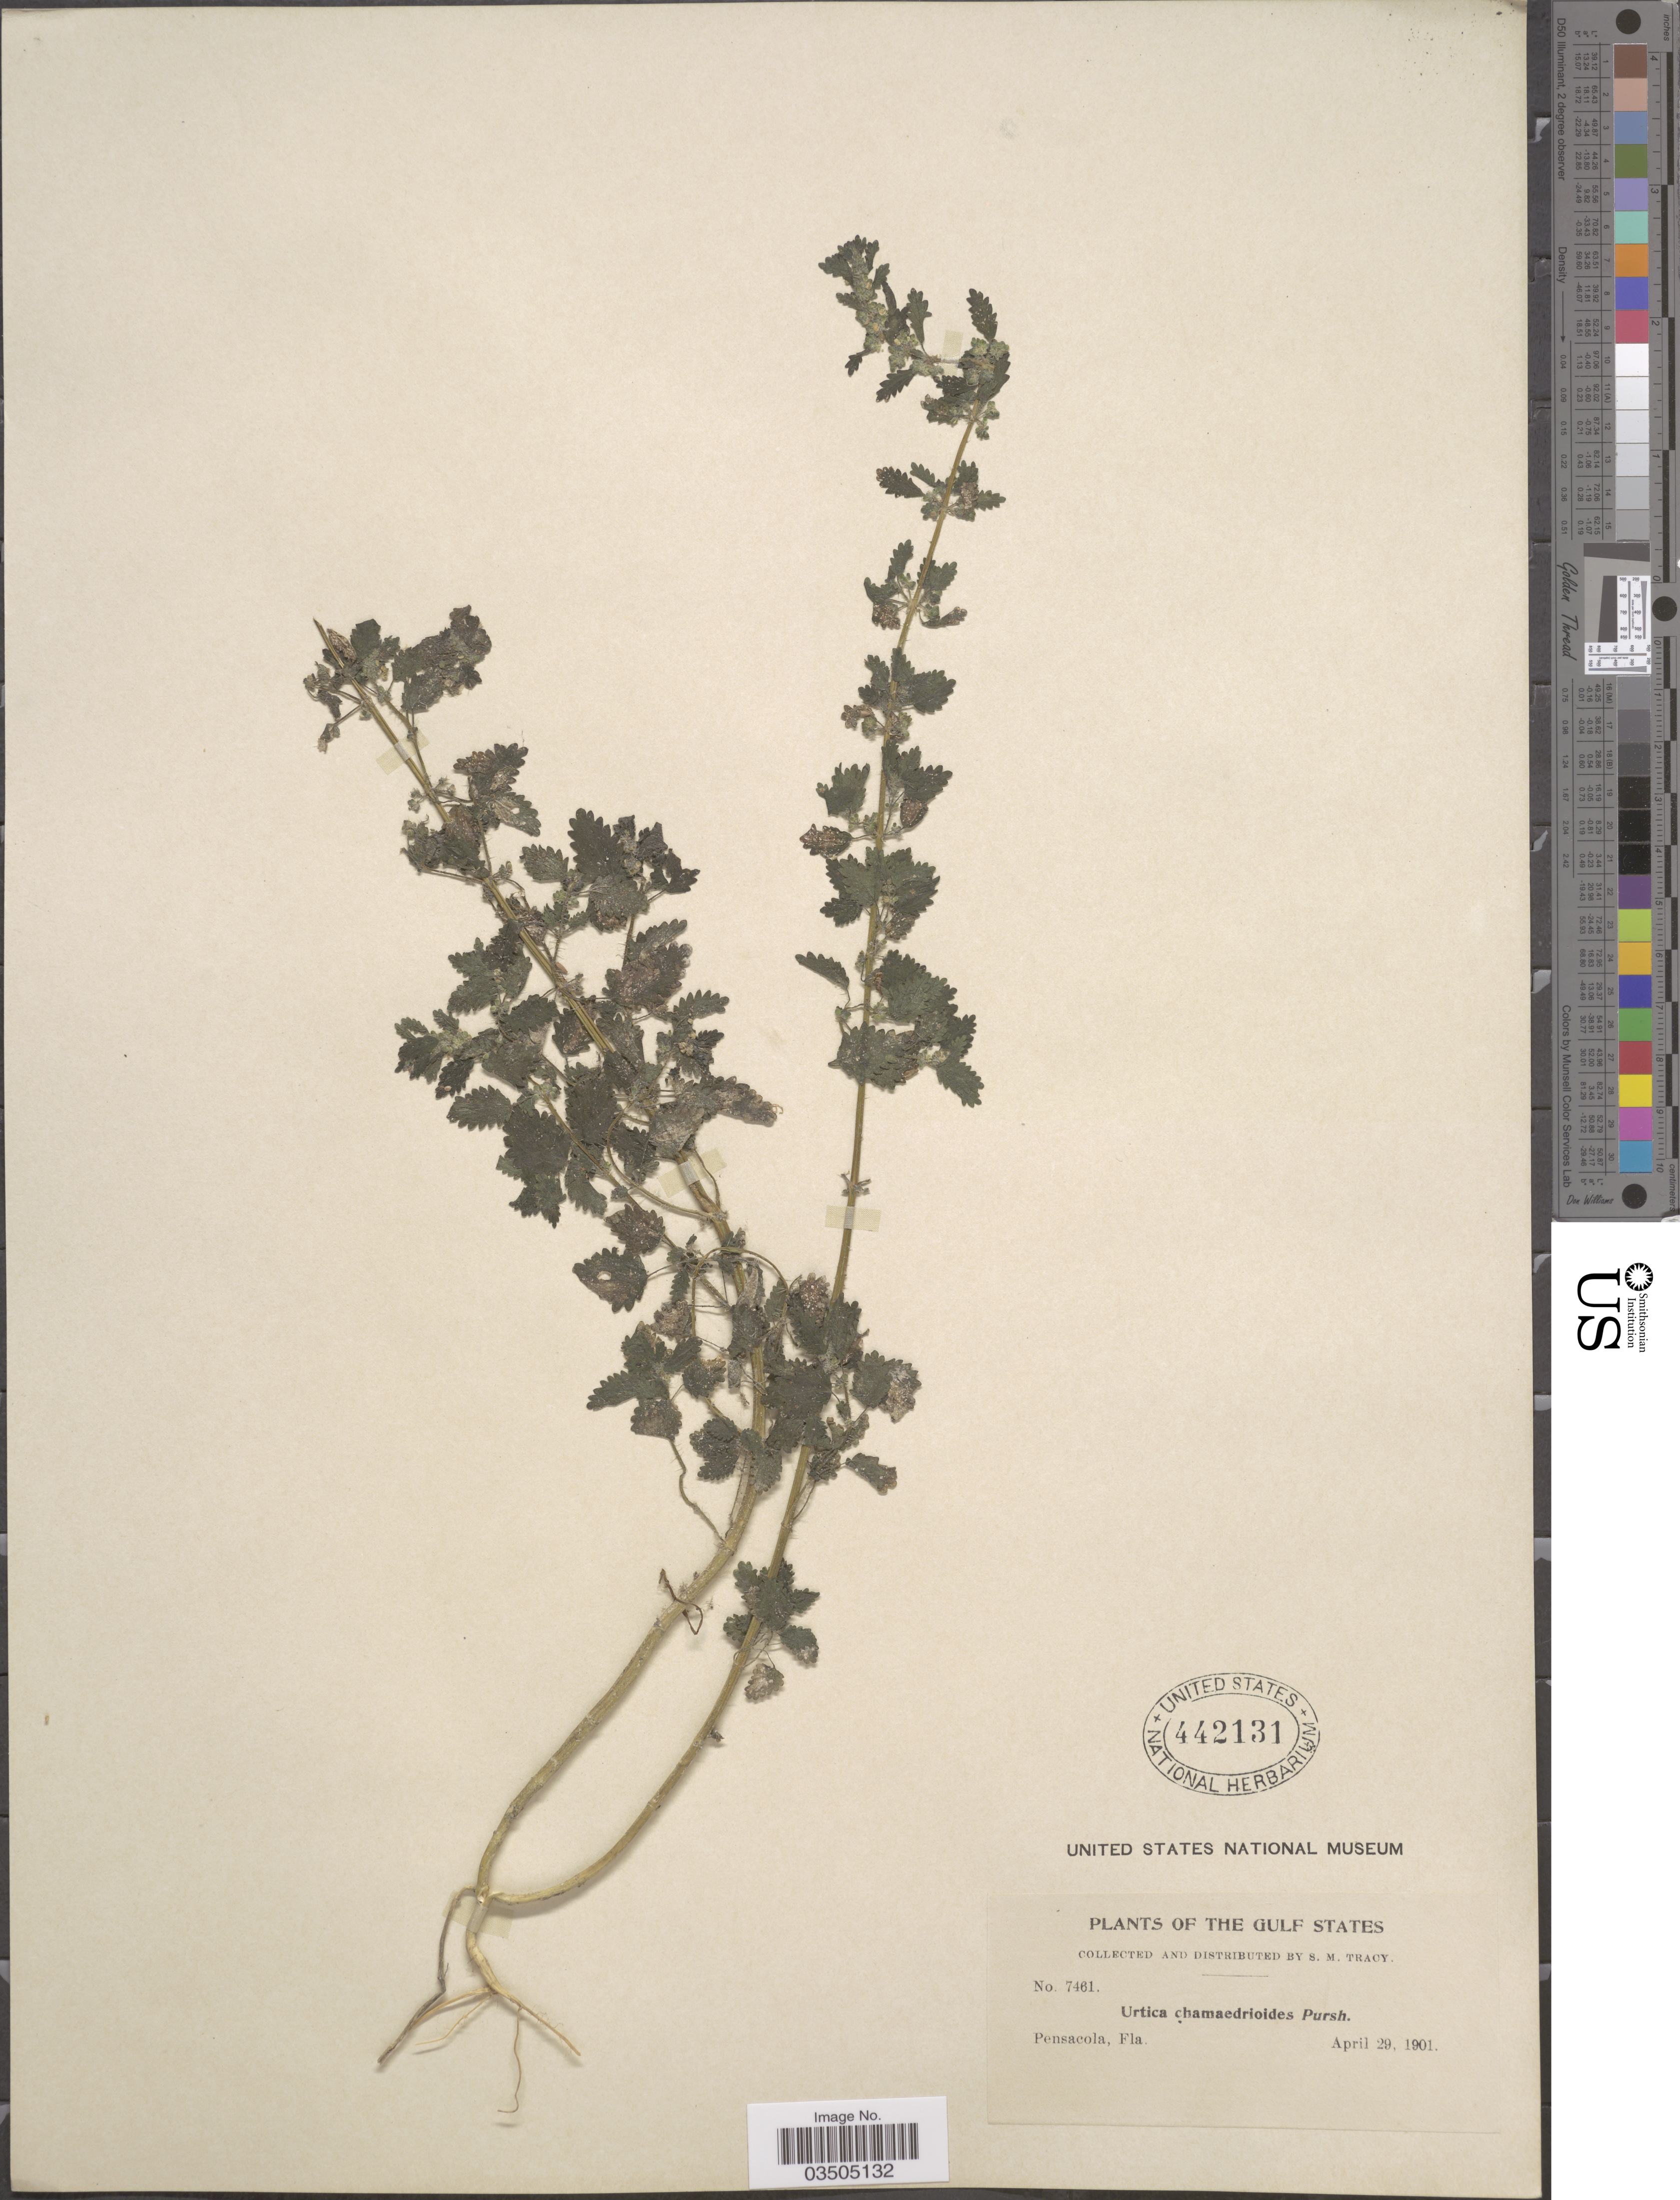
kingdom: Plantae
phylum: Tracheophyta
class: Magnoliopsida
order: Rosales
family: Urticaceae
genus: Urtica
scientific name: Urtica chamaedryoides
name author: Pursh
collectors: S. M. Tracy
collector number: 7461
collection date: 1901-04-29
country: United States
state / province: Florida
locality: The Gulf States. Pensacola.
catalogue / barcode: US 442131